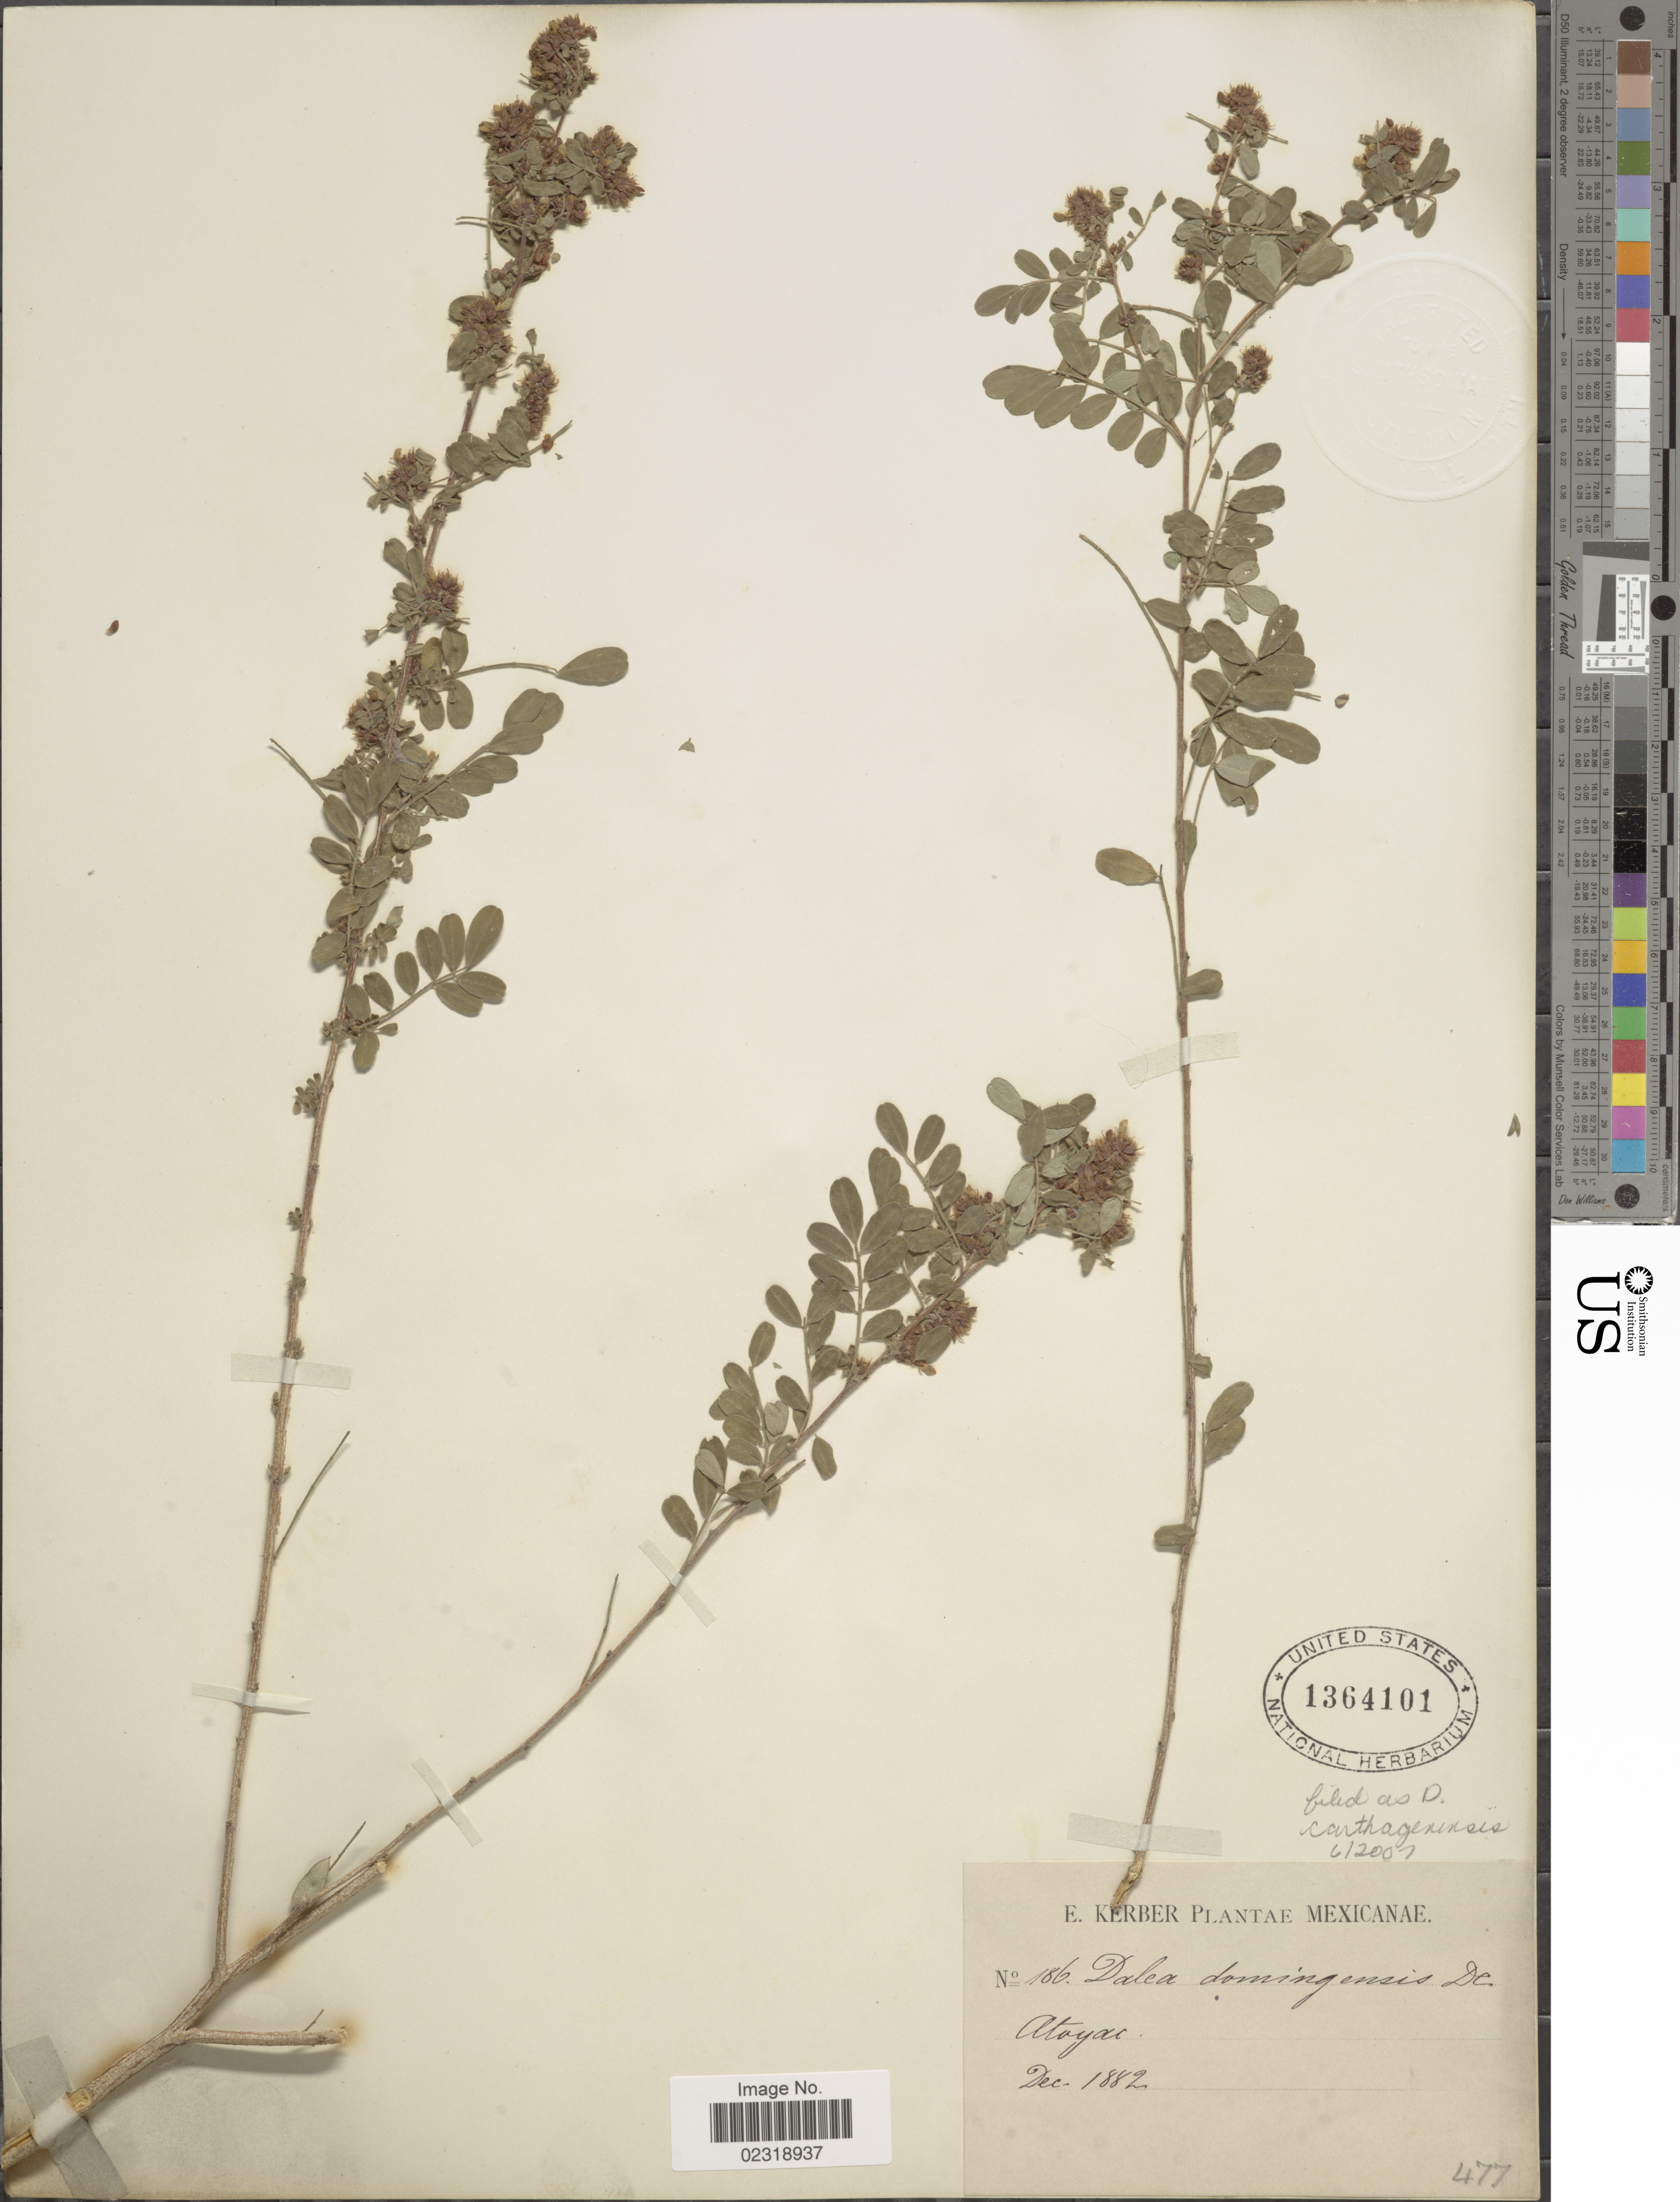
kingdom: Plantae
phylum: Tracheophyta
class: Magnoliopsida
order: Fabales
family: Fabaceae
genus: Dalea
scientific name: Dalea carthagenensis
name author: (Jacq.) J.F. Macbr.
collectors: E. Kerber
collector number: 186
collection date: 1882-12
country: Mexico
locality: Atoyac.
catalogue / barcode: US 1364101